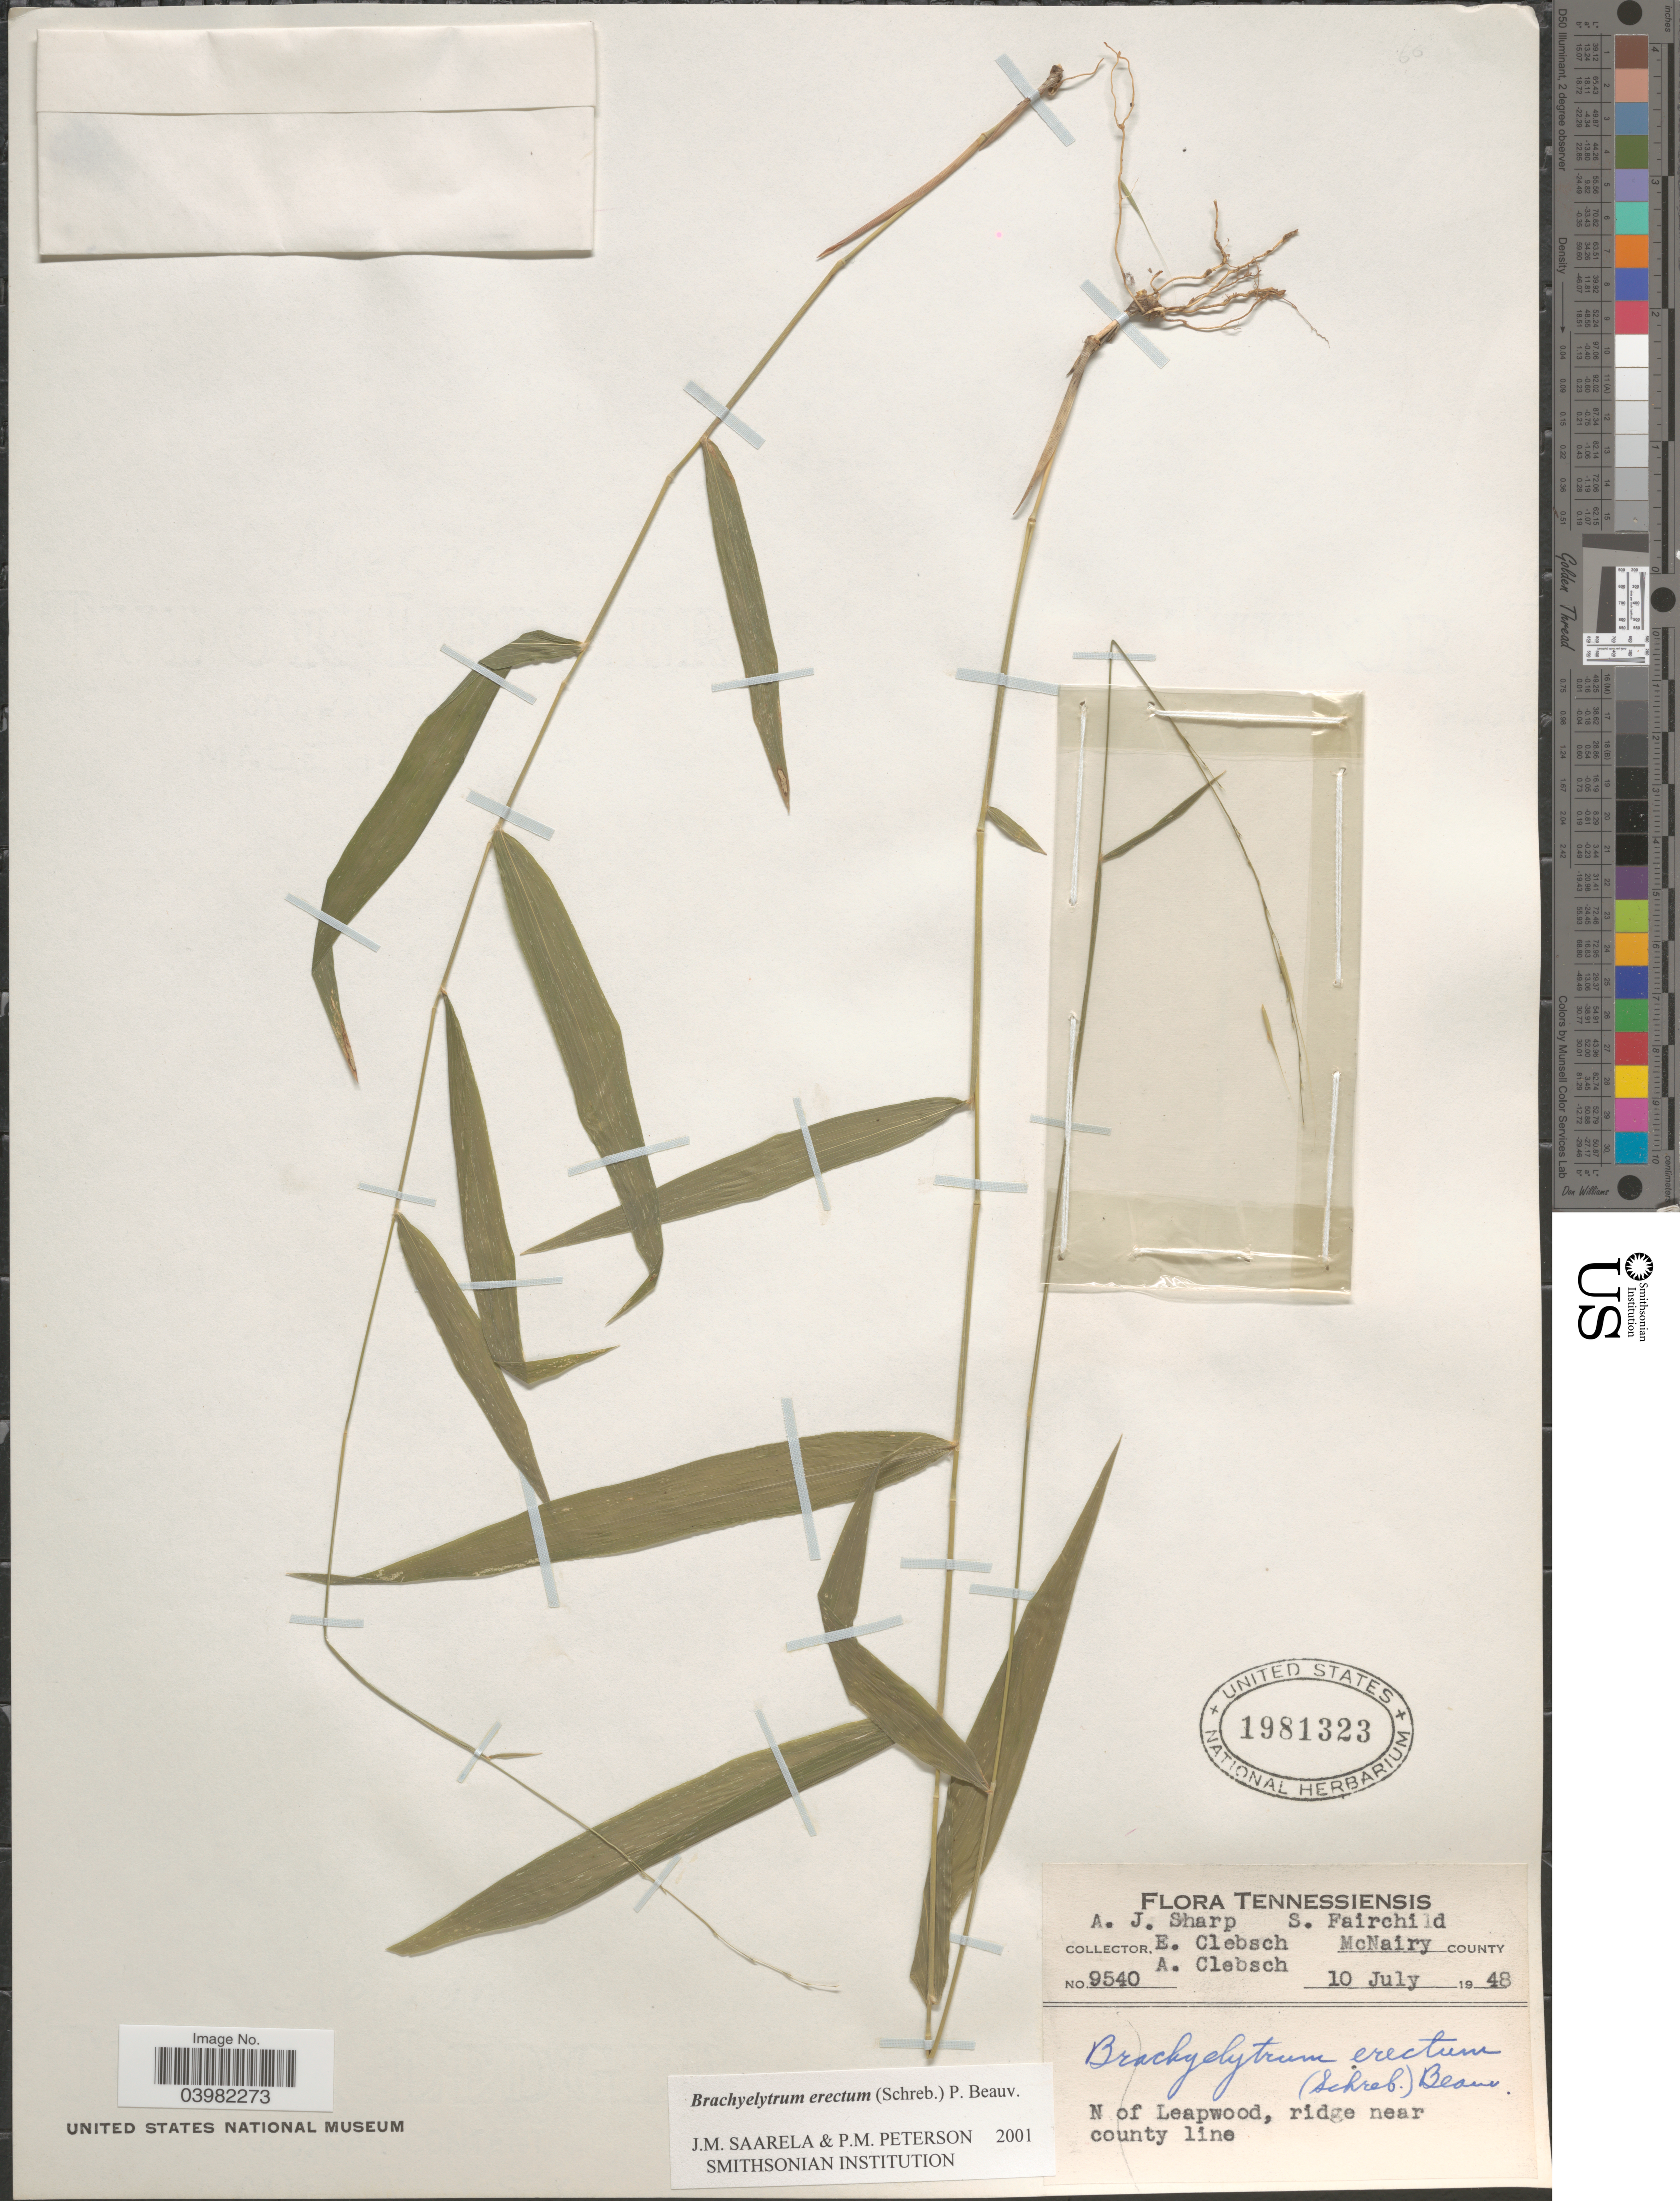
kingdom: Plantae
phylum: Tracheophyta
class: Liliopsida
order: Poales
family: Poaceae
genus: Brachyelytrum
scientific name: Brachyelytrum erectum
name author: (Schreb.) P. Beauv.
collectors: A. J. Sharp, S. Fairchild, E. Clebsch & A. Clebsch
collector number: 9540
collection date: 1948-07-10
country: United States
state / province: Tennessee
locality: McNairy County. N of Leapwood, ridge near county line.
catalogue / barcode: US 1981323